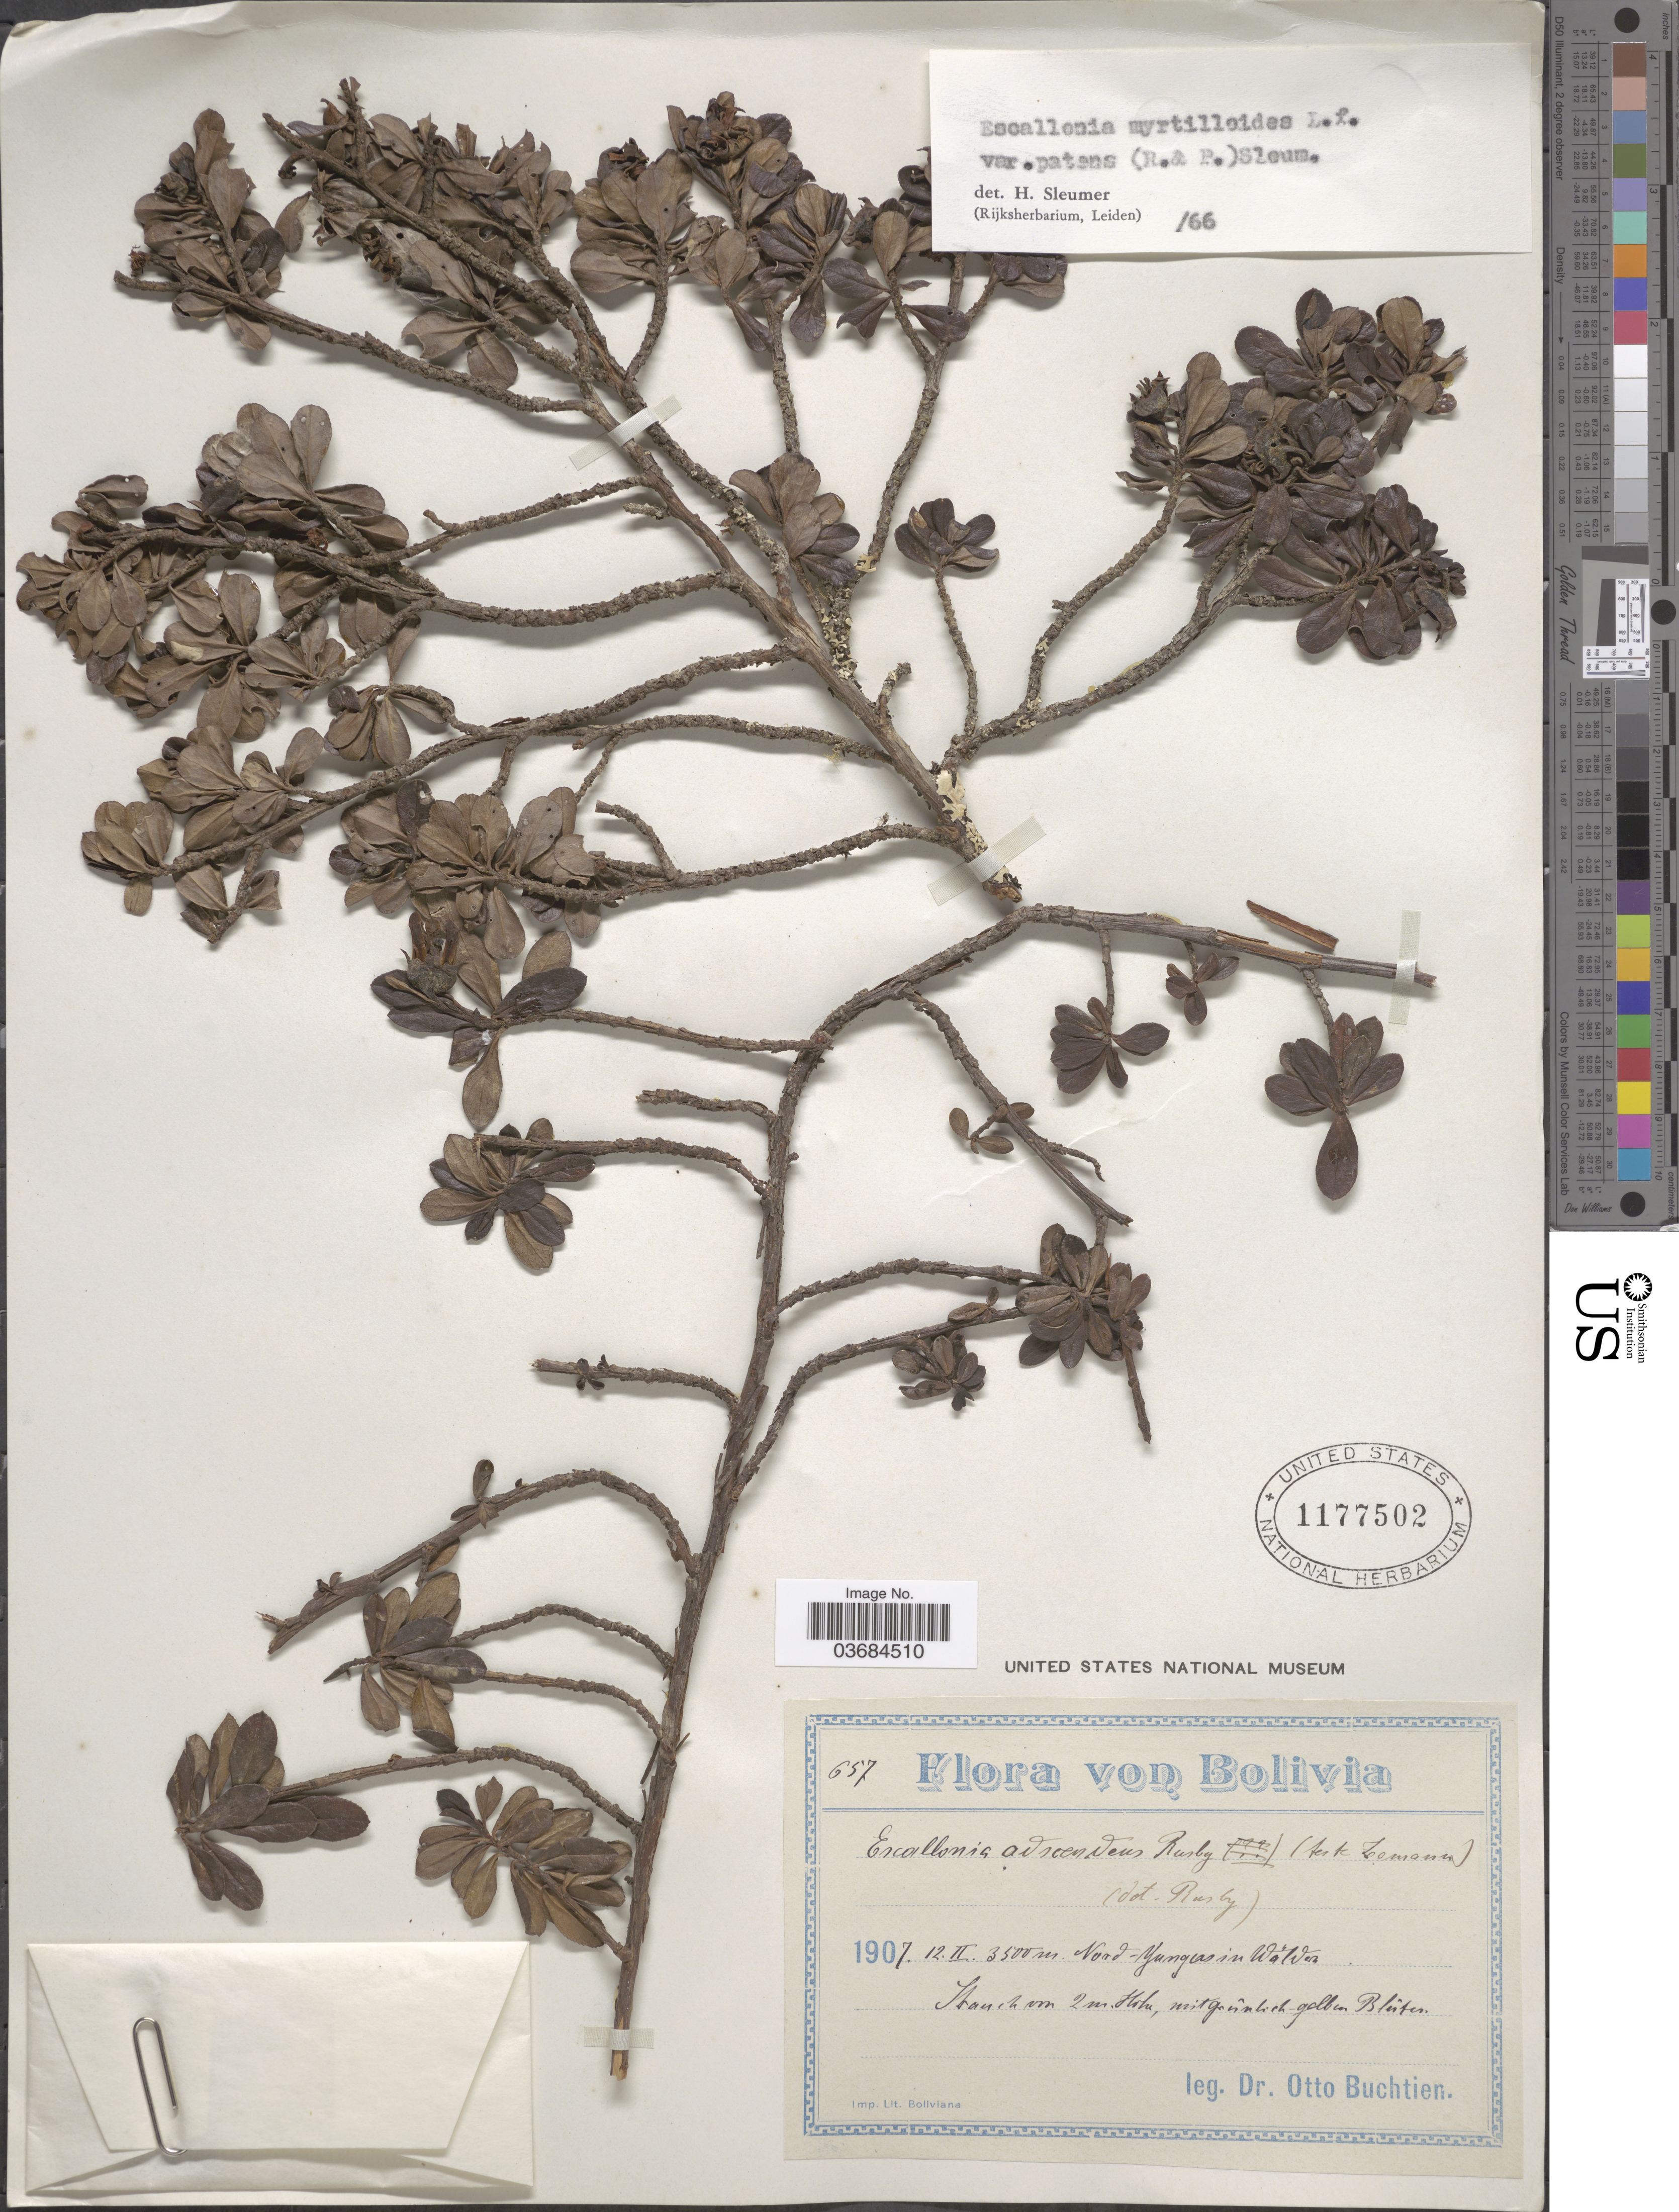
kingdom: Plantae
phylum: Tracheophyta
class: Magnoliopsida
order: Escalloniales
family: Escalloniaceae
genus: Escallonia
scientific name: Escallonia myrtilloides var. patens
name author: (Ruiz & Pavón) Sleumer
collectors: O. Buchtien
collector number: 657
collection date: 1907-02-12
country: Bolivia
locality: Nord-Yungas in Waldern.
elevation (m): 3500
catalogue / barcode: US 1177502